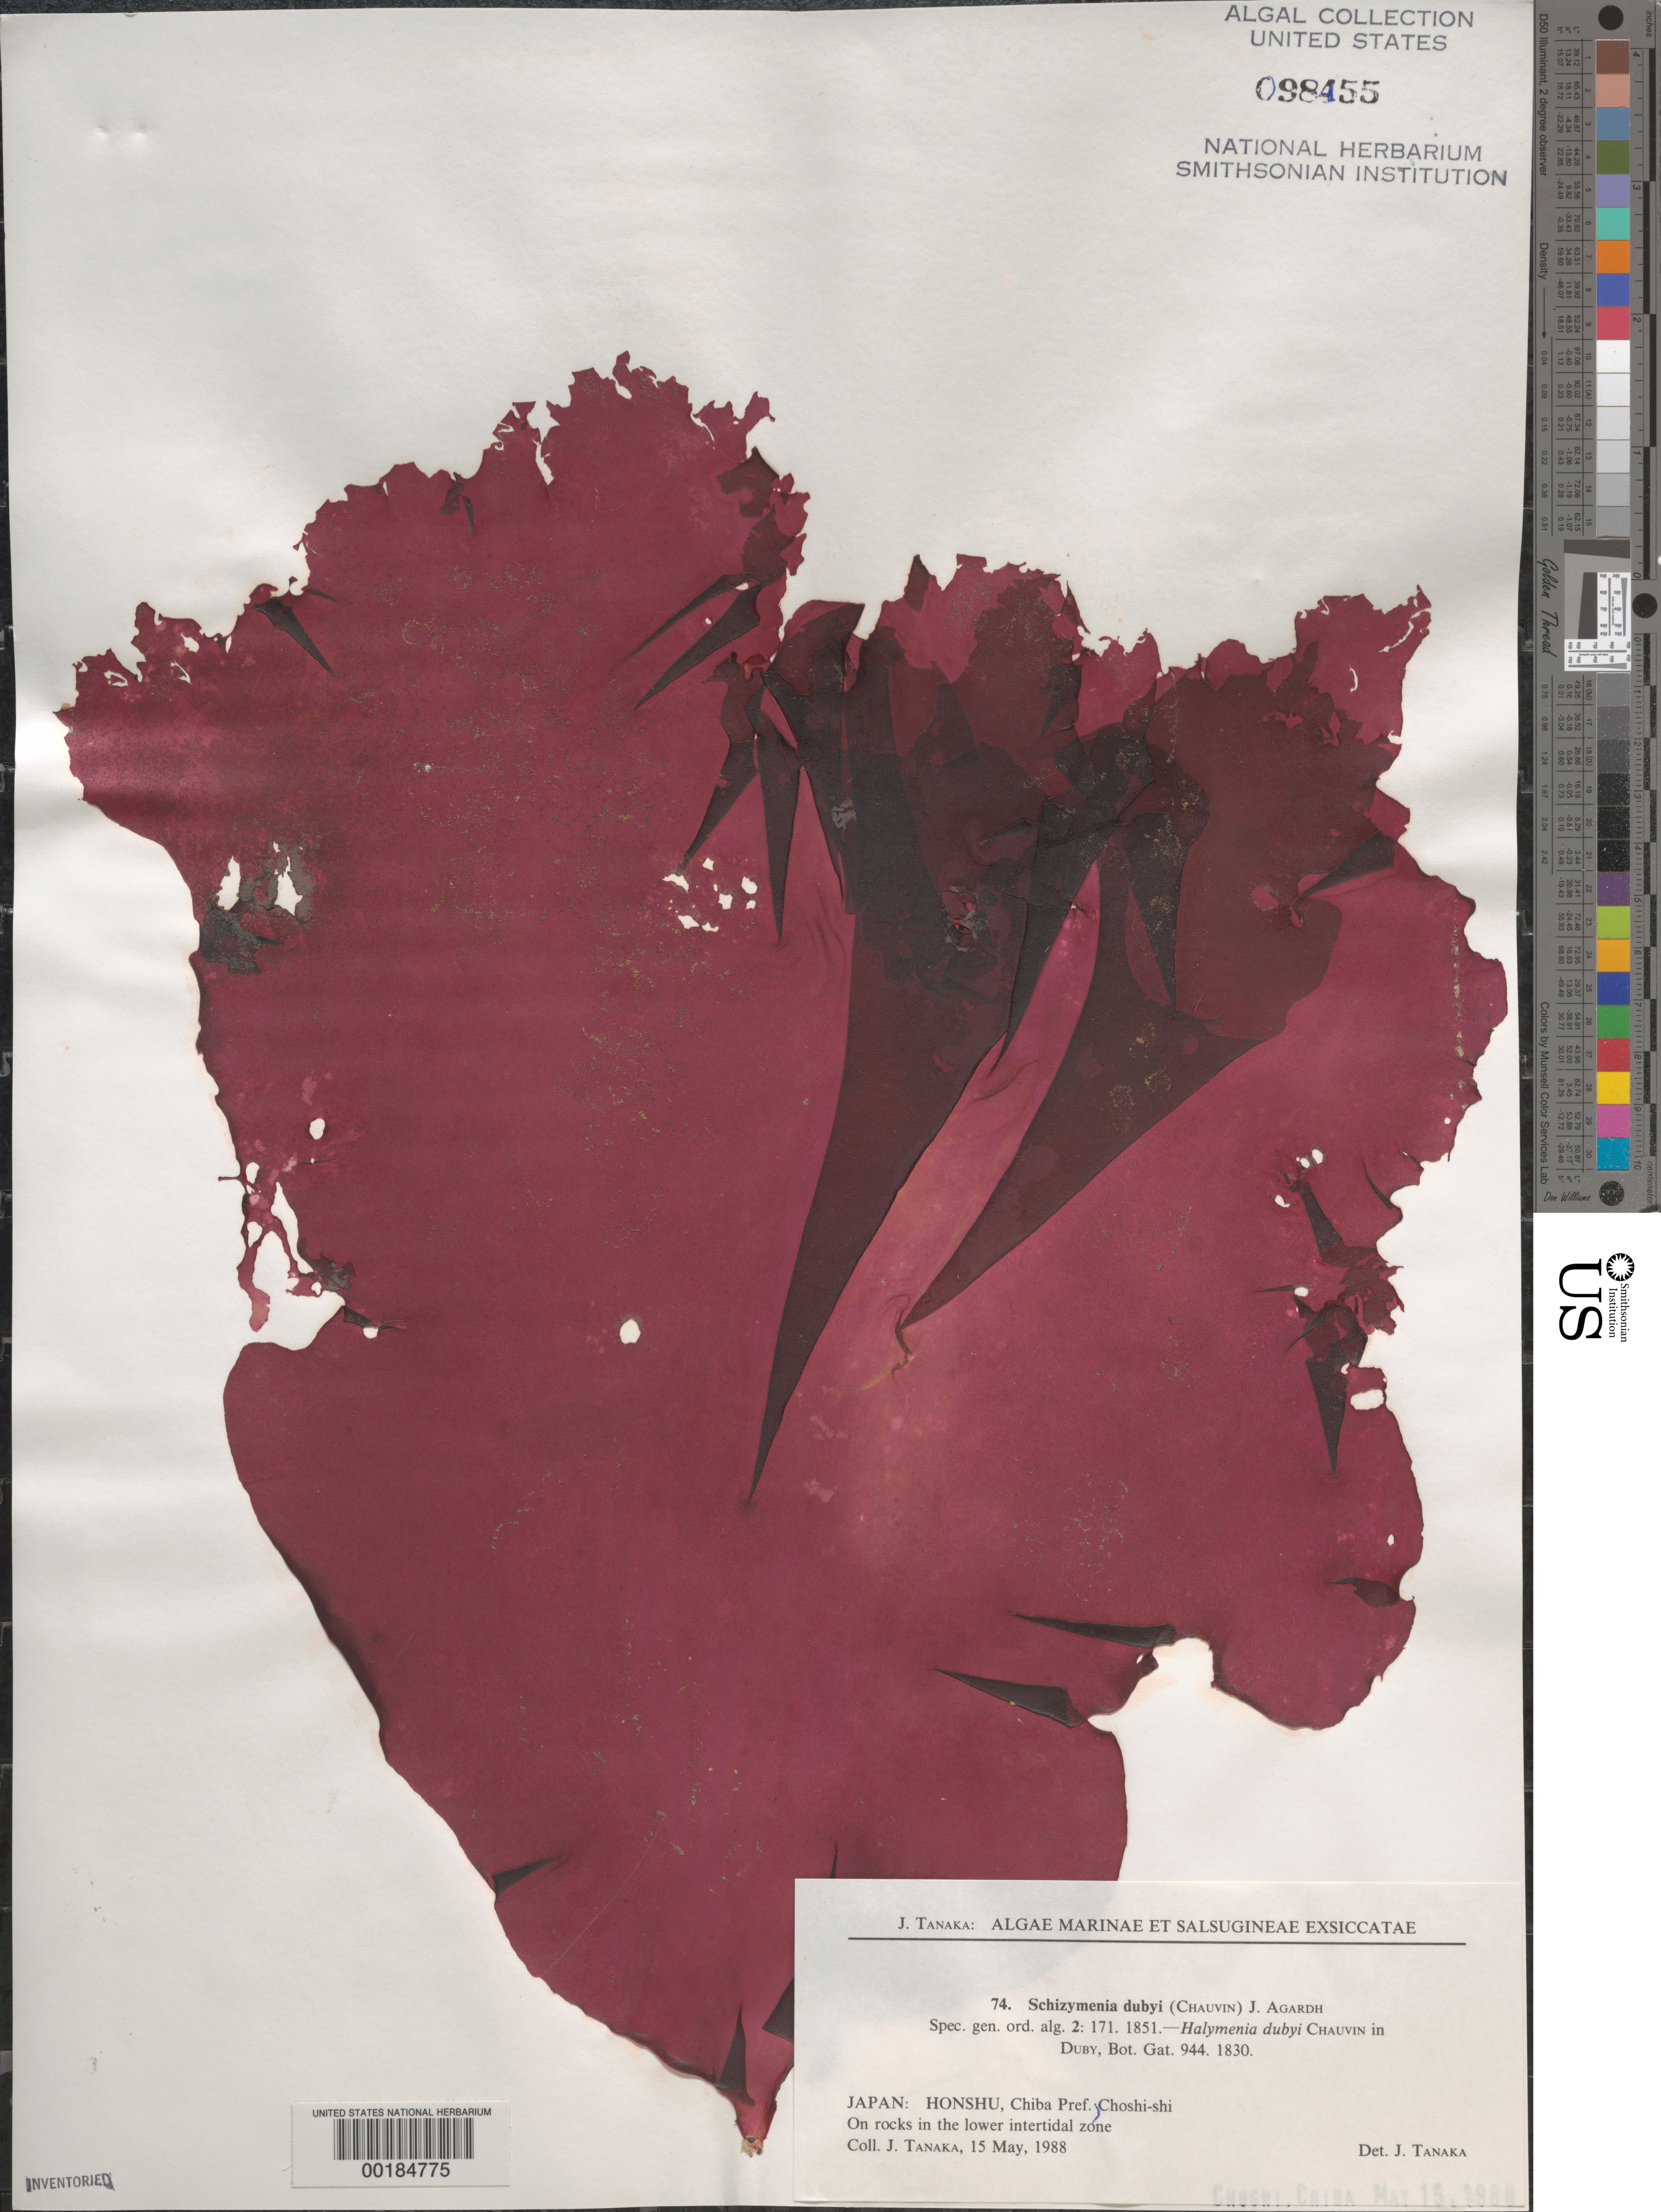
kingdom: Plantae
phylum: Rhodophyta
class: Florideophyceae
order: Nemastomatales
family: Schizymeniaceae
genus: Schizymenia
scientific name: Schizymenia dubyi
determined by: Tanaka, J.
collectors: J. Tanaka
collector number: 74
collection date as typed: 15 May 1988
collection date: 1988-05-15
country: Japan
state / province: Tiba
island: Honshu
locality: Choshi-shi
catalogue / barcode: US 98455